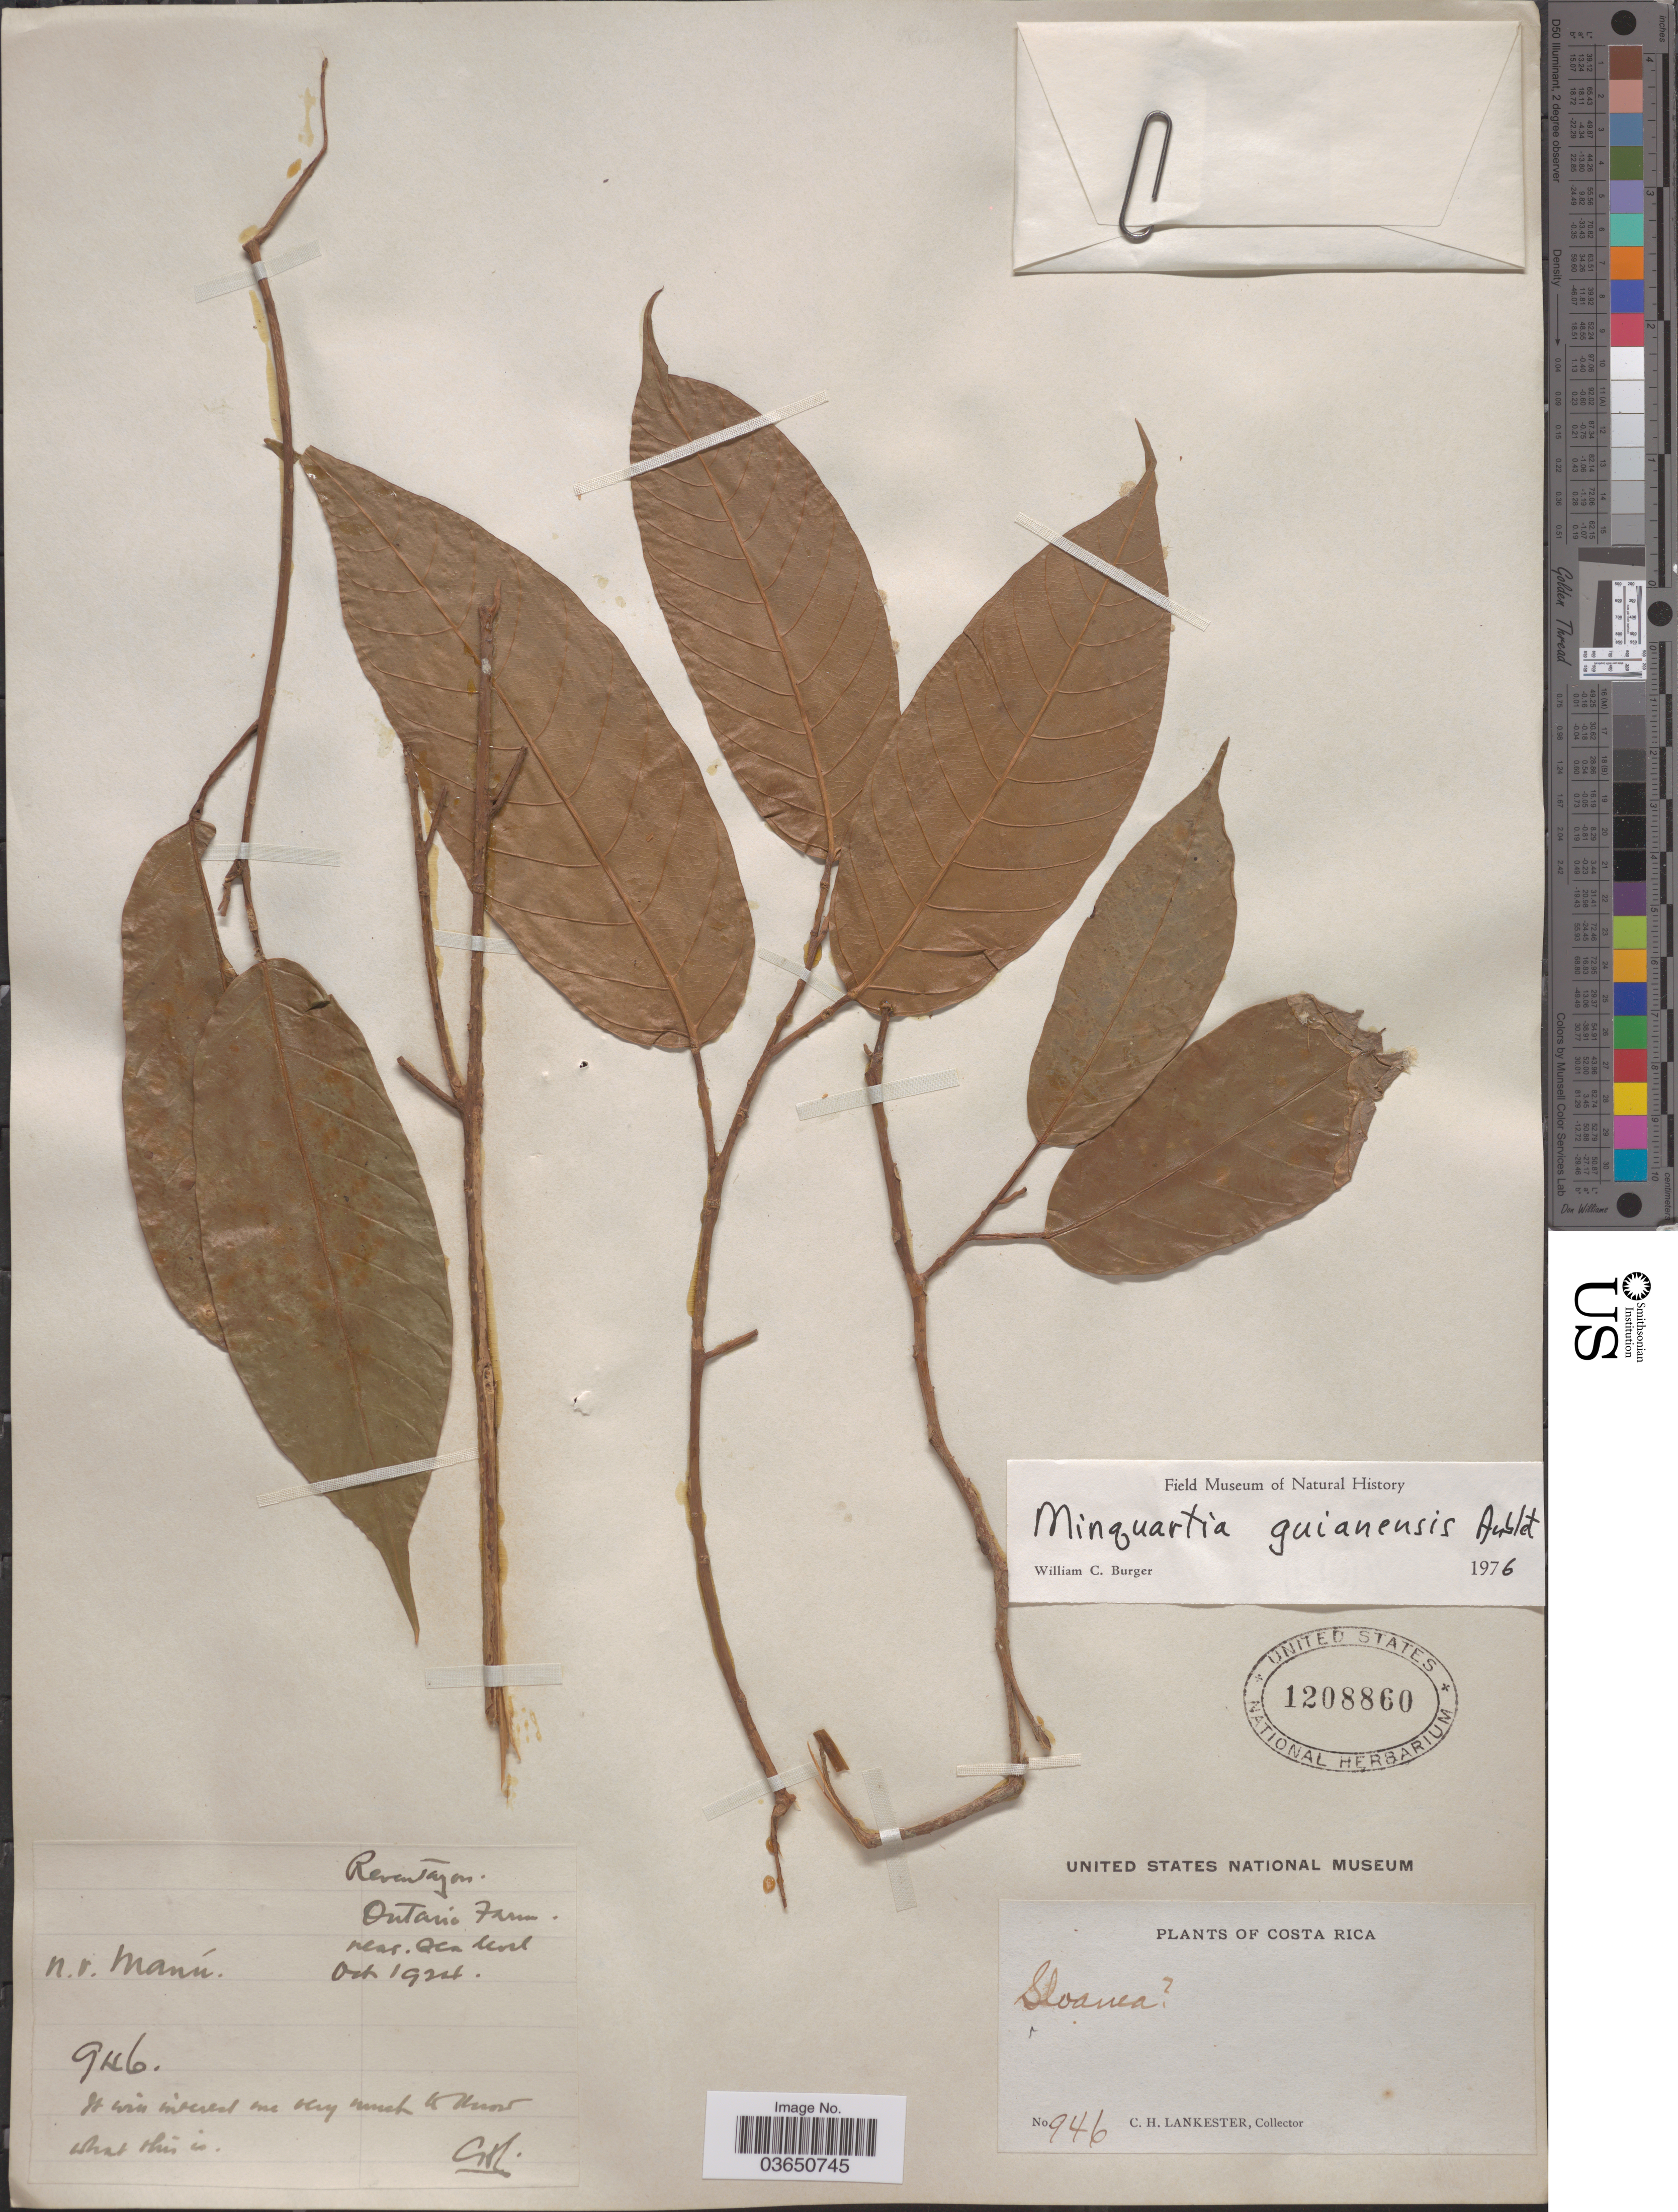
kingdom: Plantae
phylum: Tracheophyta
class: Magnoliopsida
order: Santalales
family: Coulaceae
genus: Minquartia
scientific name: Minquartia guianensis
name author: Aubl.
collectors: C. H. Lankester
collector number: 946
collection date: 1924-10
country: Costa Rica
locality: Reventazon. Ontario Farm. Near Qca Mort. [interpreted]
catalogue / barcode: US 1208860